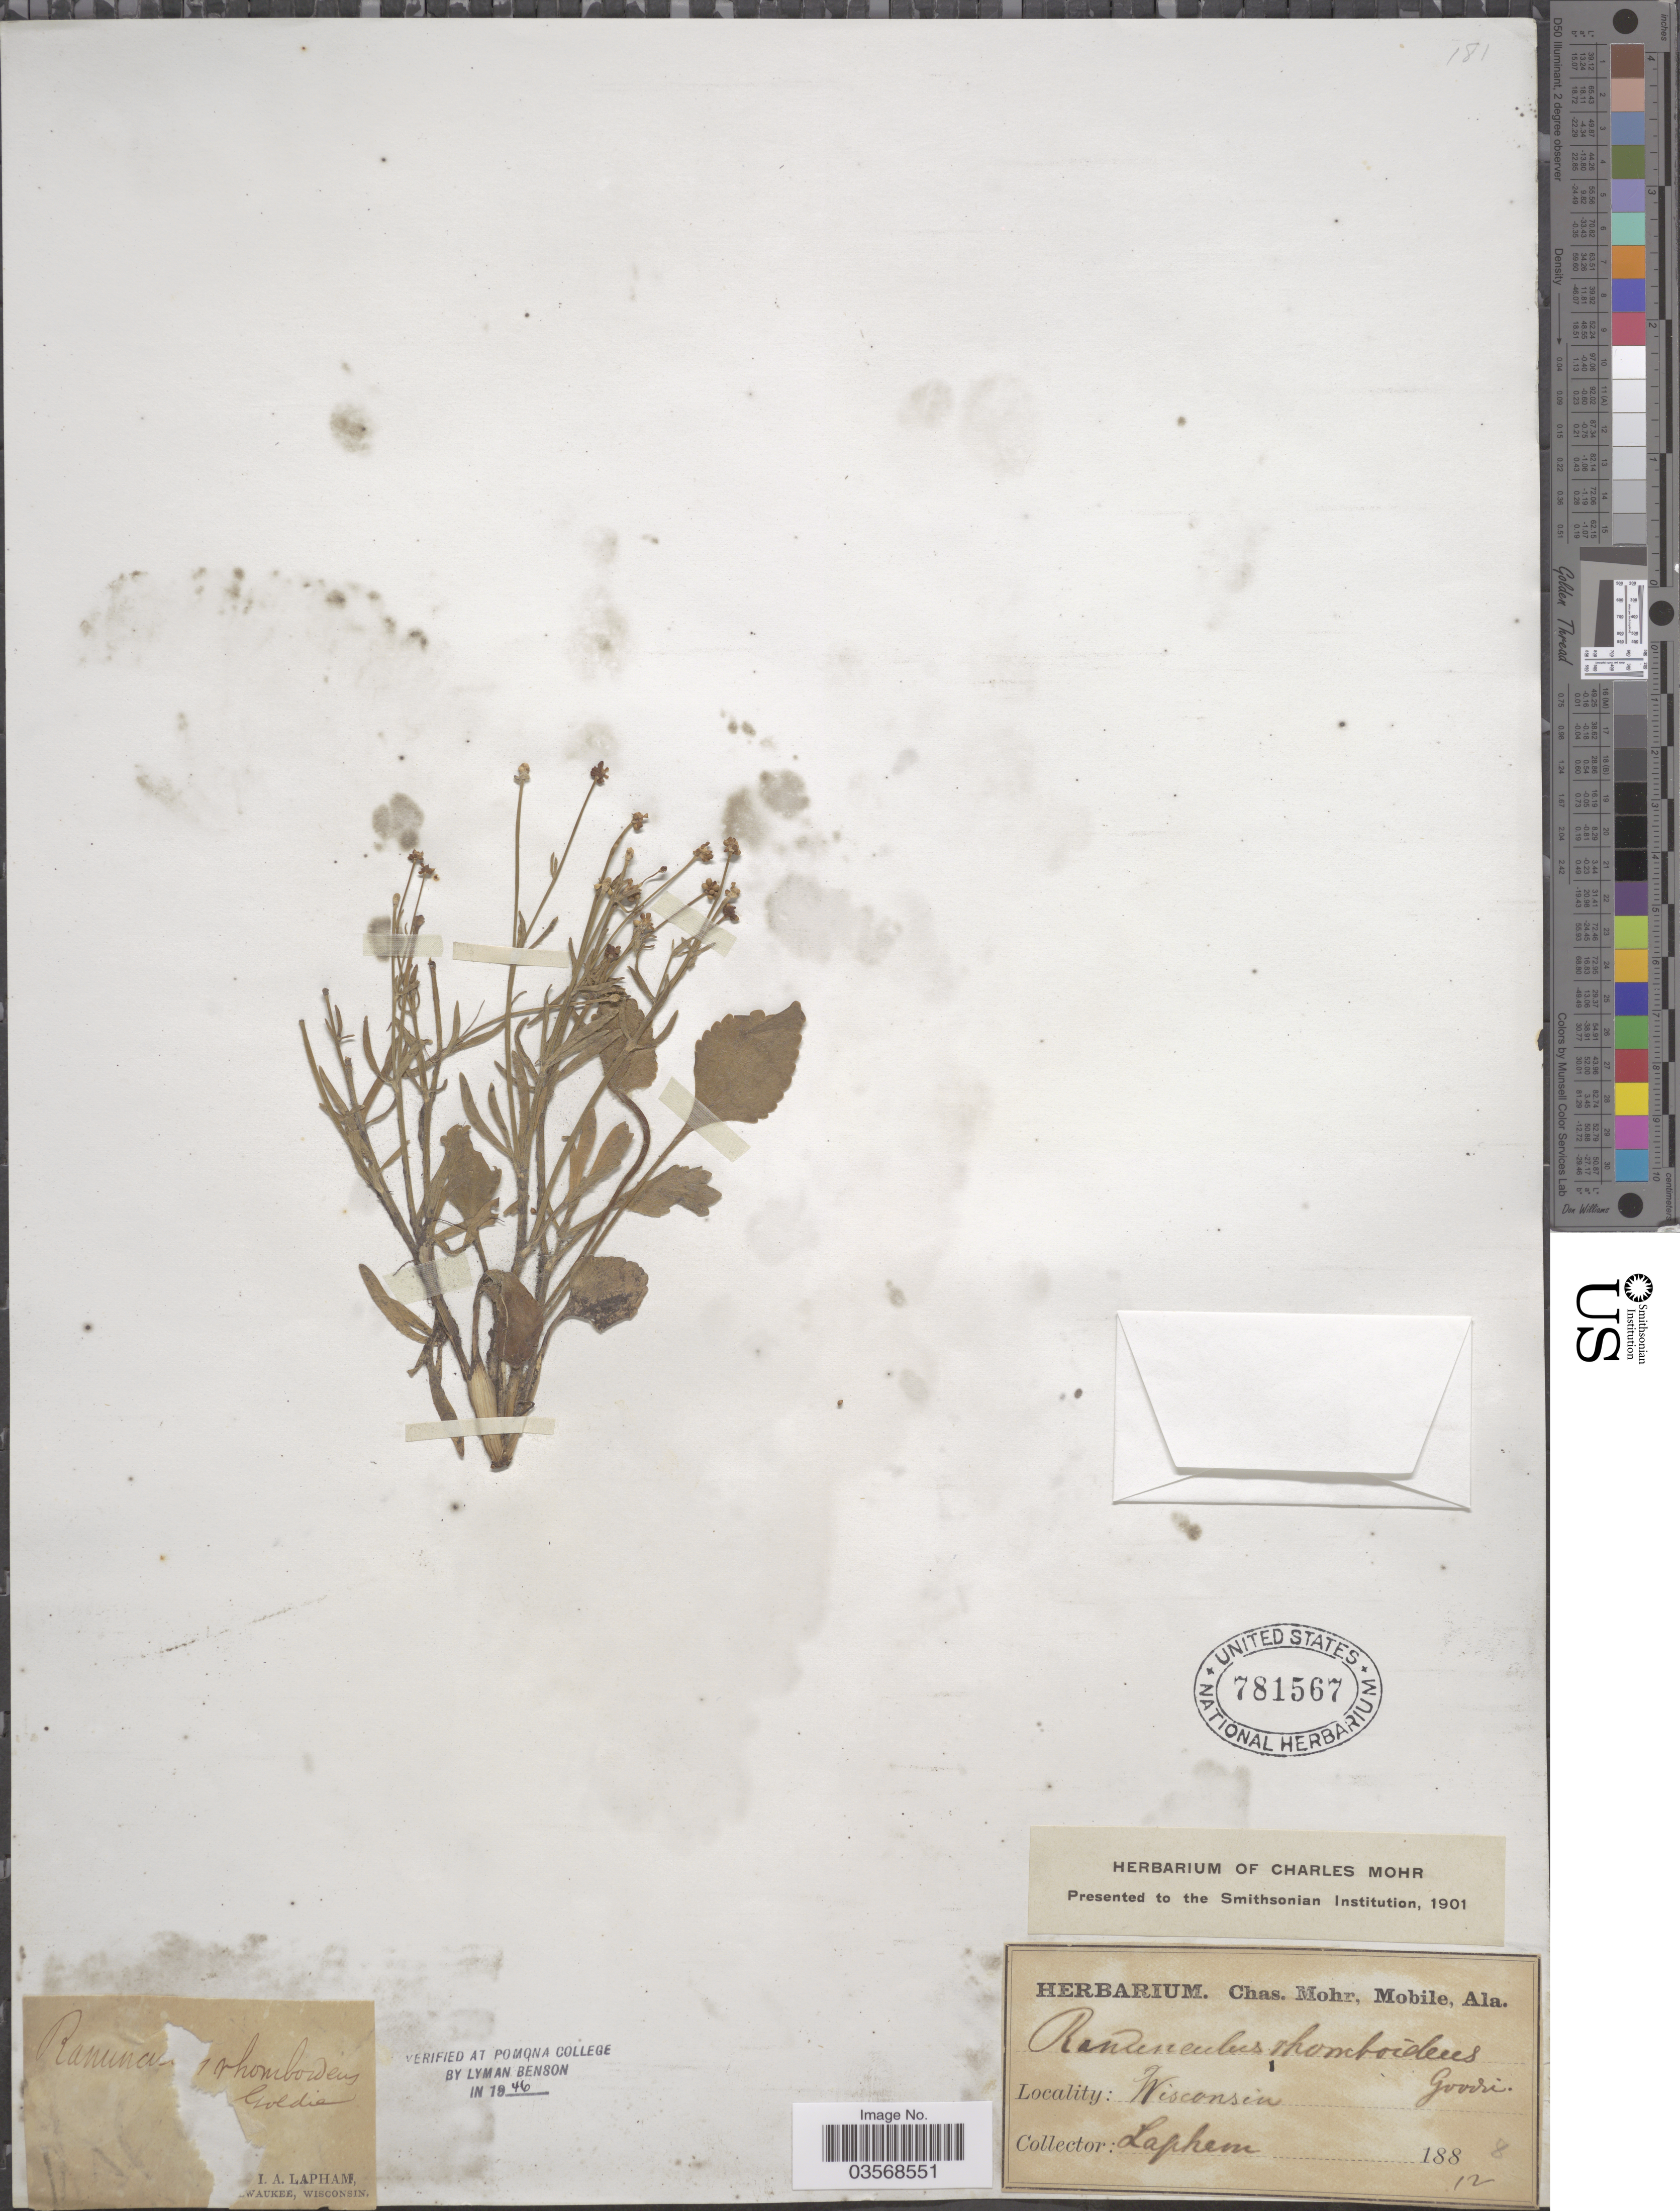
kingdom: Plantae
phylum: Tracheophyta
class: Magnoliopsida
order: Ranunculales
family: Ranunculaceae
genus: Ranunculus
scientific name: Ranunculus ovalis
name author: Raf.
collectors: I. Lapham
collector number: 12?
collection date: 1888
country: United States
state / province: Wisconsin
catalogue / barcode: US 781567